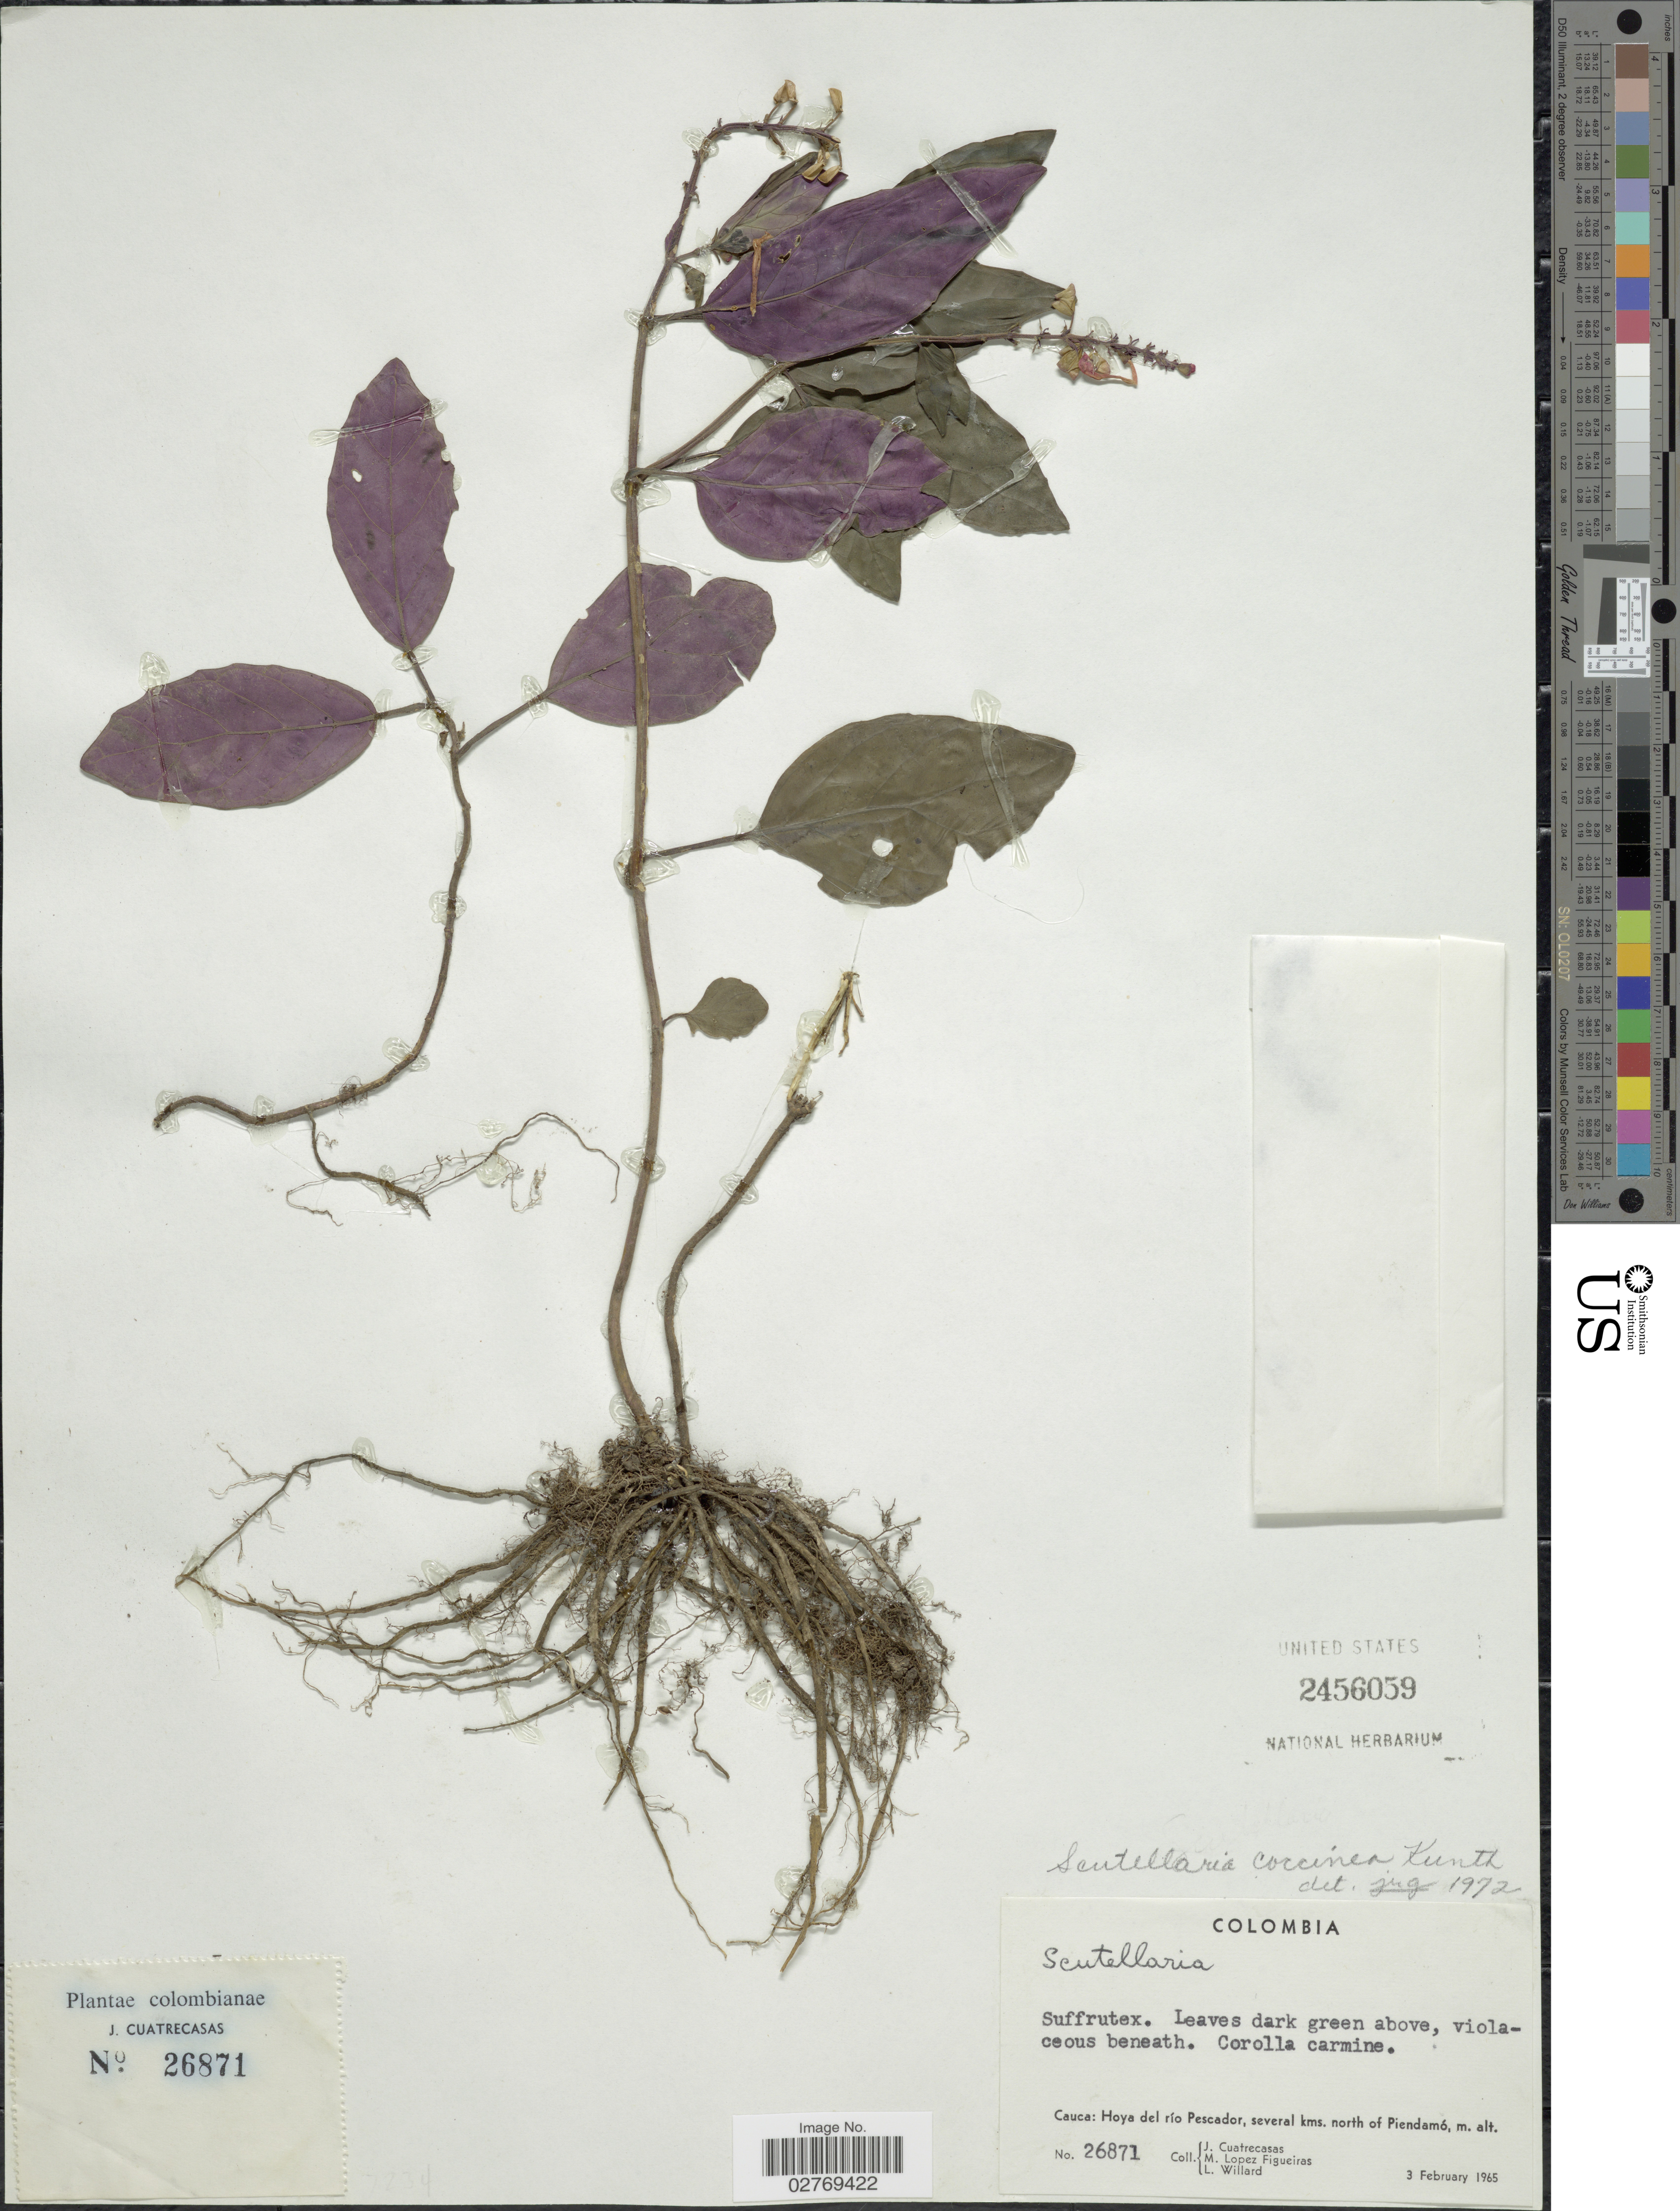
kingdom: Plantae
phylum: Tracheophyta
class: Magnoliopsida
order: Lamiales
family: Lamiaceae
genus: Scutellaria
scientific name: Scutellaria coccinea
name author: Kunth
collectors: J. Cuatrecasas, M. López Figueiras & L. Willard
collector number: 26871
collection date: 1965-02-03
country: Colombia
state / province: Cauca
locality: Hoya del río Pescador, several kms. north of Piendamó.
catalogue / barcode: US 2456059